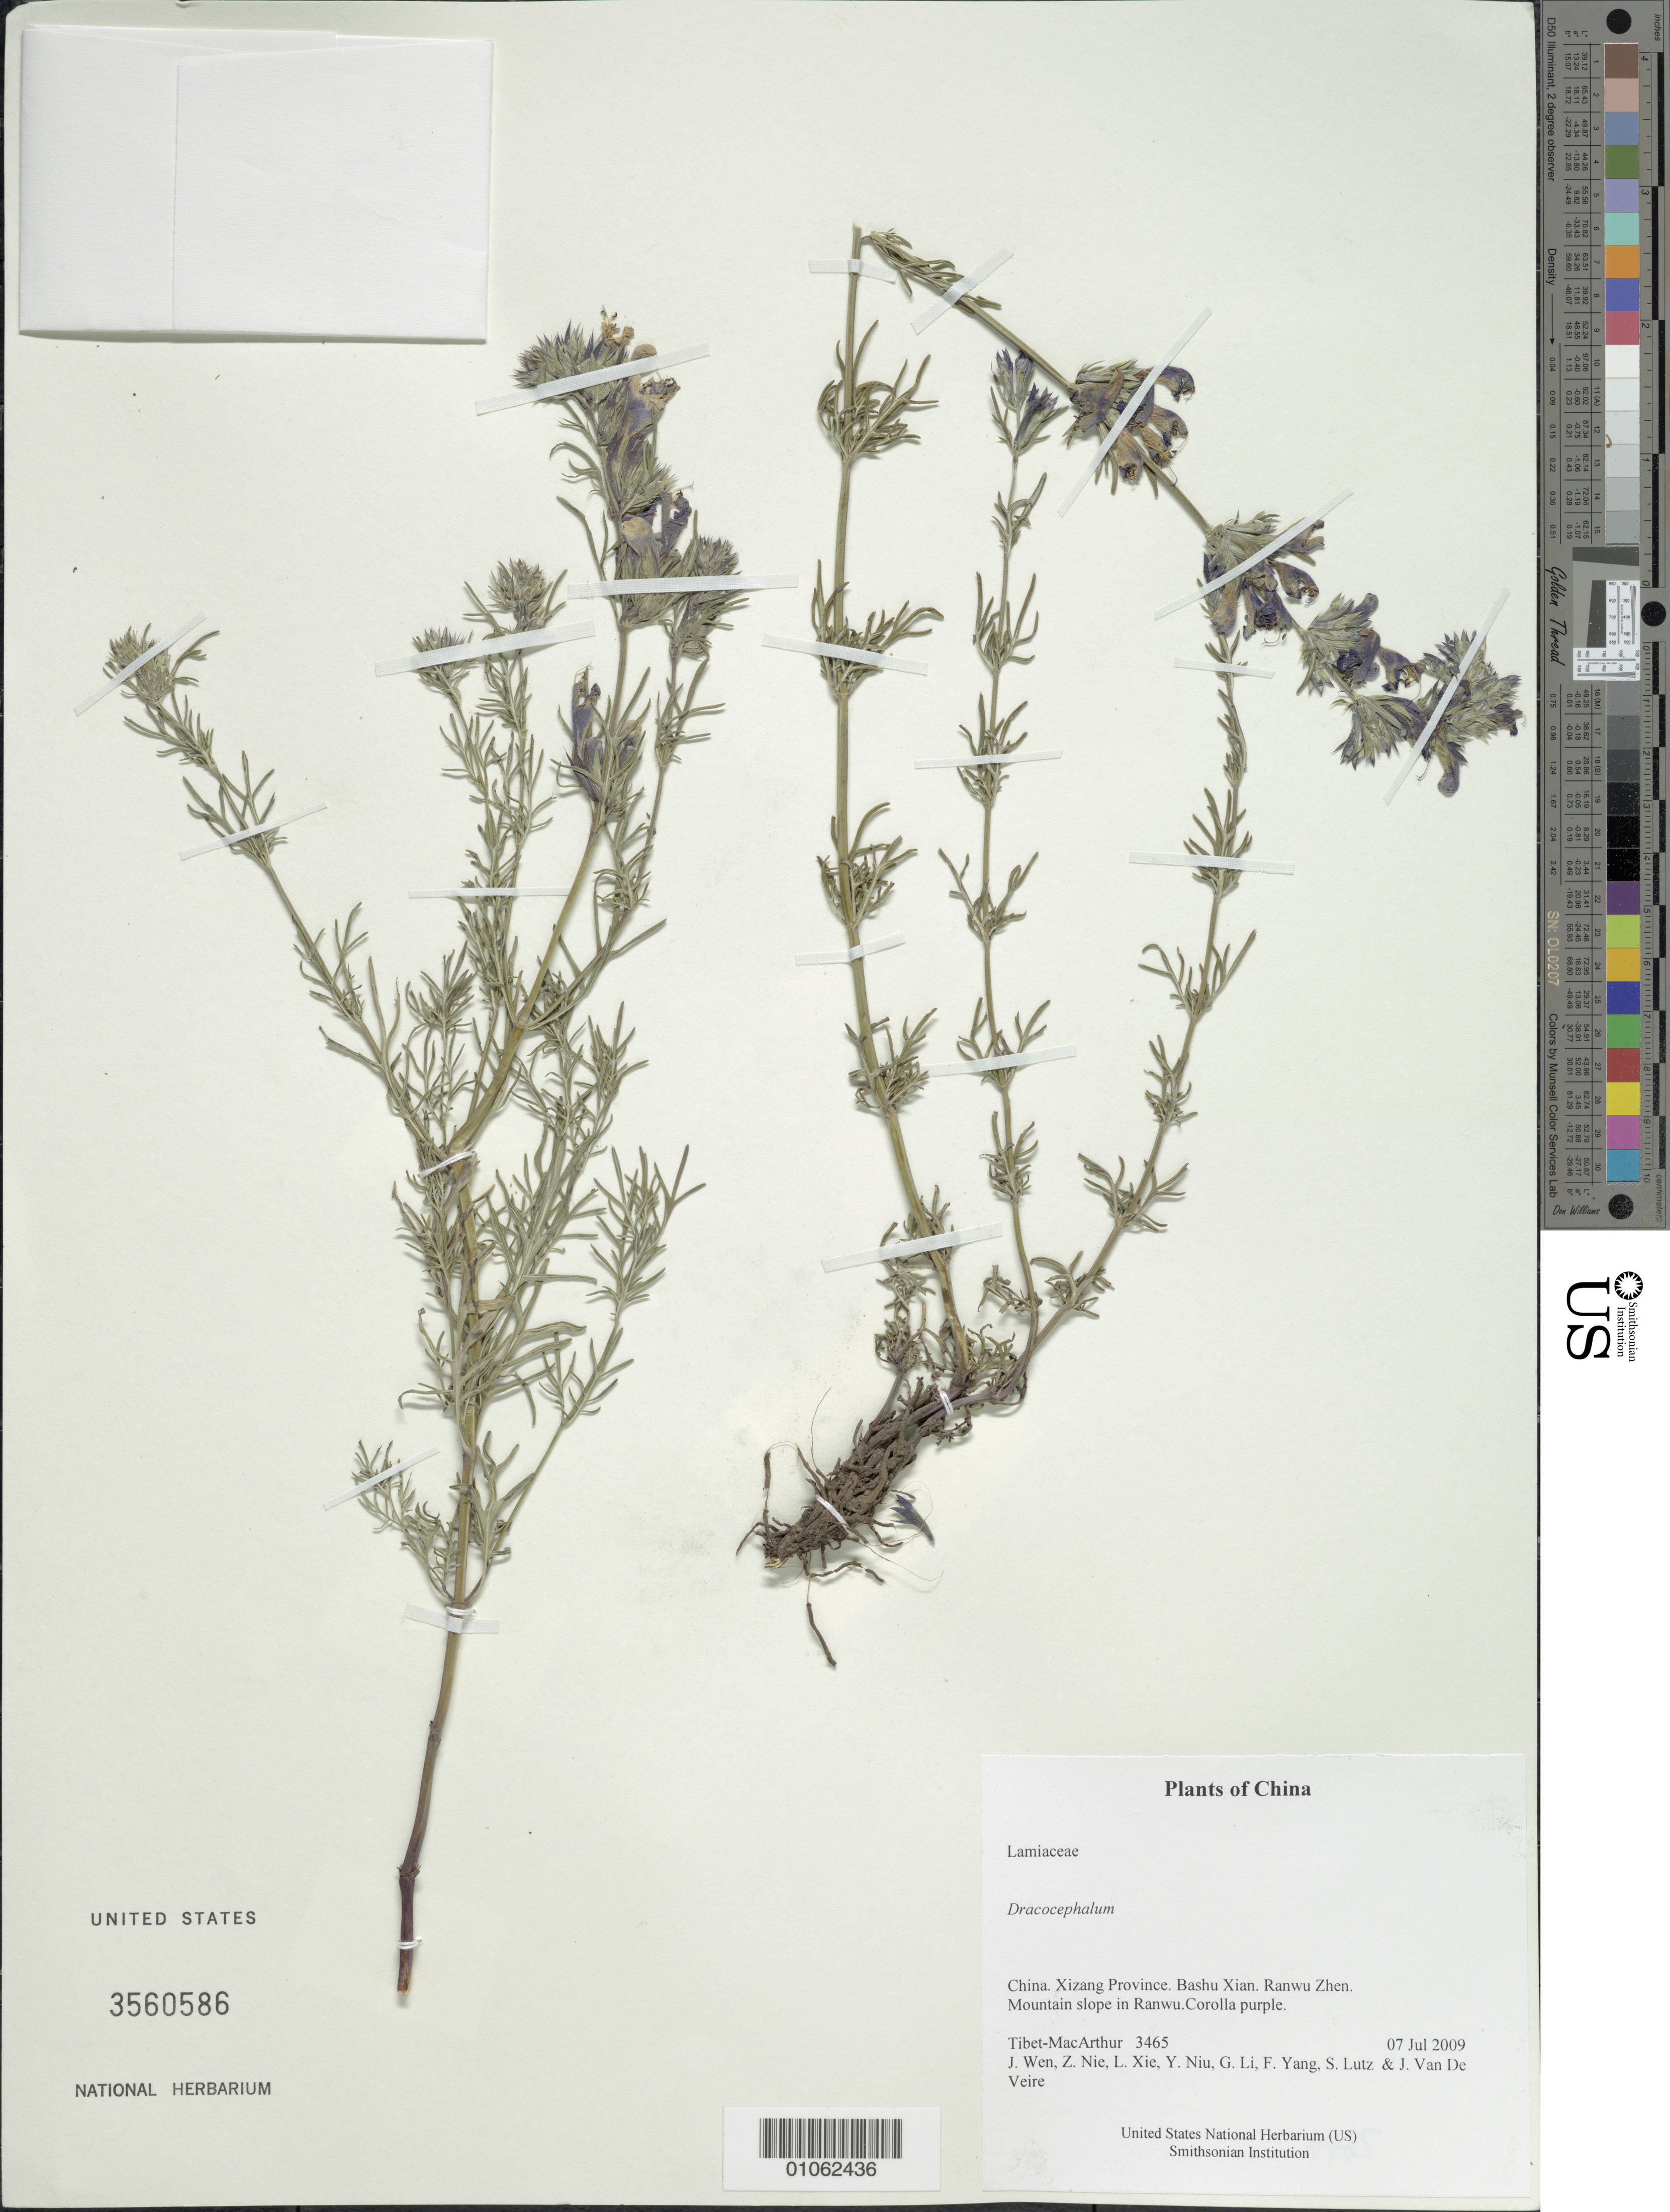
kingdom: Plantae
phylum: Tracheophyta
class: Magnoliopsida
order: Lamiales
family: Lamiaceae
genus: Dracocephalum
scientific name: Dracocephalum sp.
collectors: Tibet-MacArthur, J. Wen, Z. Nie, L. Xie, Y. Niu, G. Li, F. Yang, S. Lutz & J. Van De Veire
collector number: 3465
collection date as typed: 07 Jul 2009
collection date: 2009-07-07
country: China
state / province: Xizang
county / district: Bashu Xian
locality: Ranwu Zhen.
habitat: Mountain slope in Ranwu.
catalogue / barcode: US 3560586